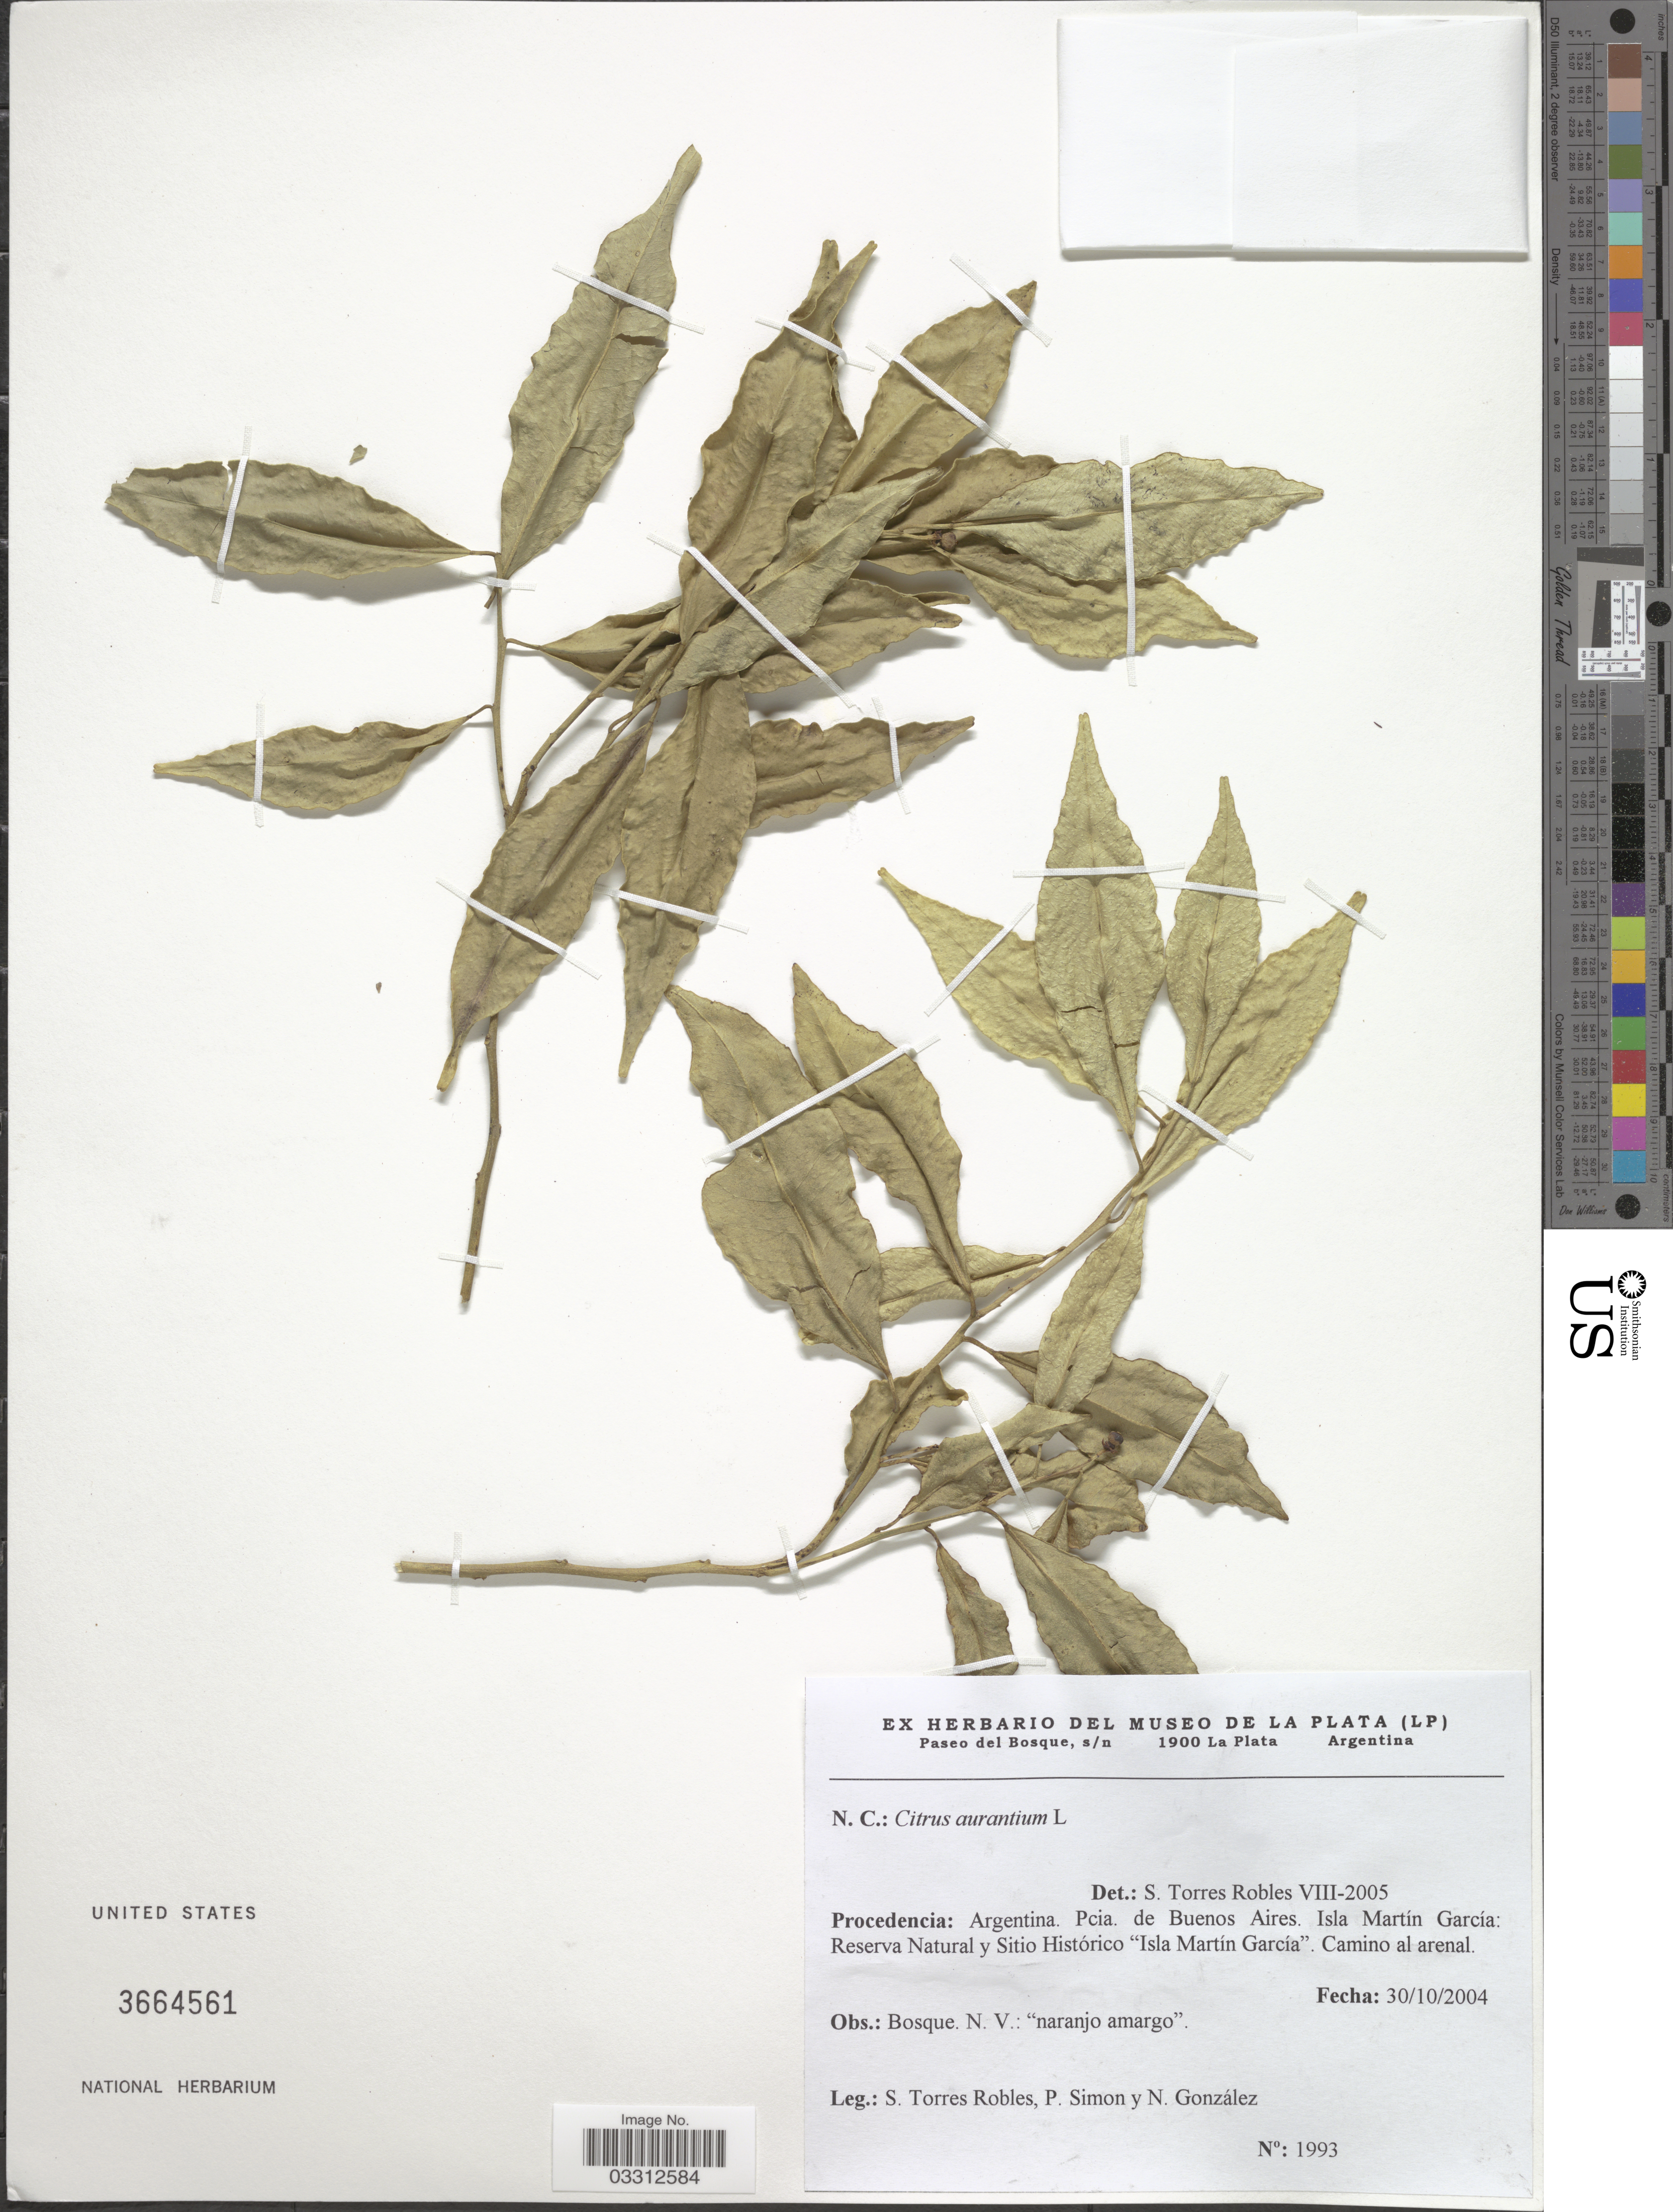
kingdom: Plantae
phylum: Tracheophyta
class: Magnoliopsida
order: Sapindales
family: Rutaceae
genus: Citrus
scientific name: Citrus x aurantium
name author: L.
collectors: S. Torres Robles, P. Simon & N. Gonzalez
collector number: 1993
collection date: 2004-10-30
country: Argentina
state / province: Buenos Aires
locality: Pcia. de Buenos Aires. Isla Martín García: Reserva Natural y Sitio Histórico "Isla Martín García". Camino al arenal.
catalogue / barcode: US 3664561